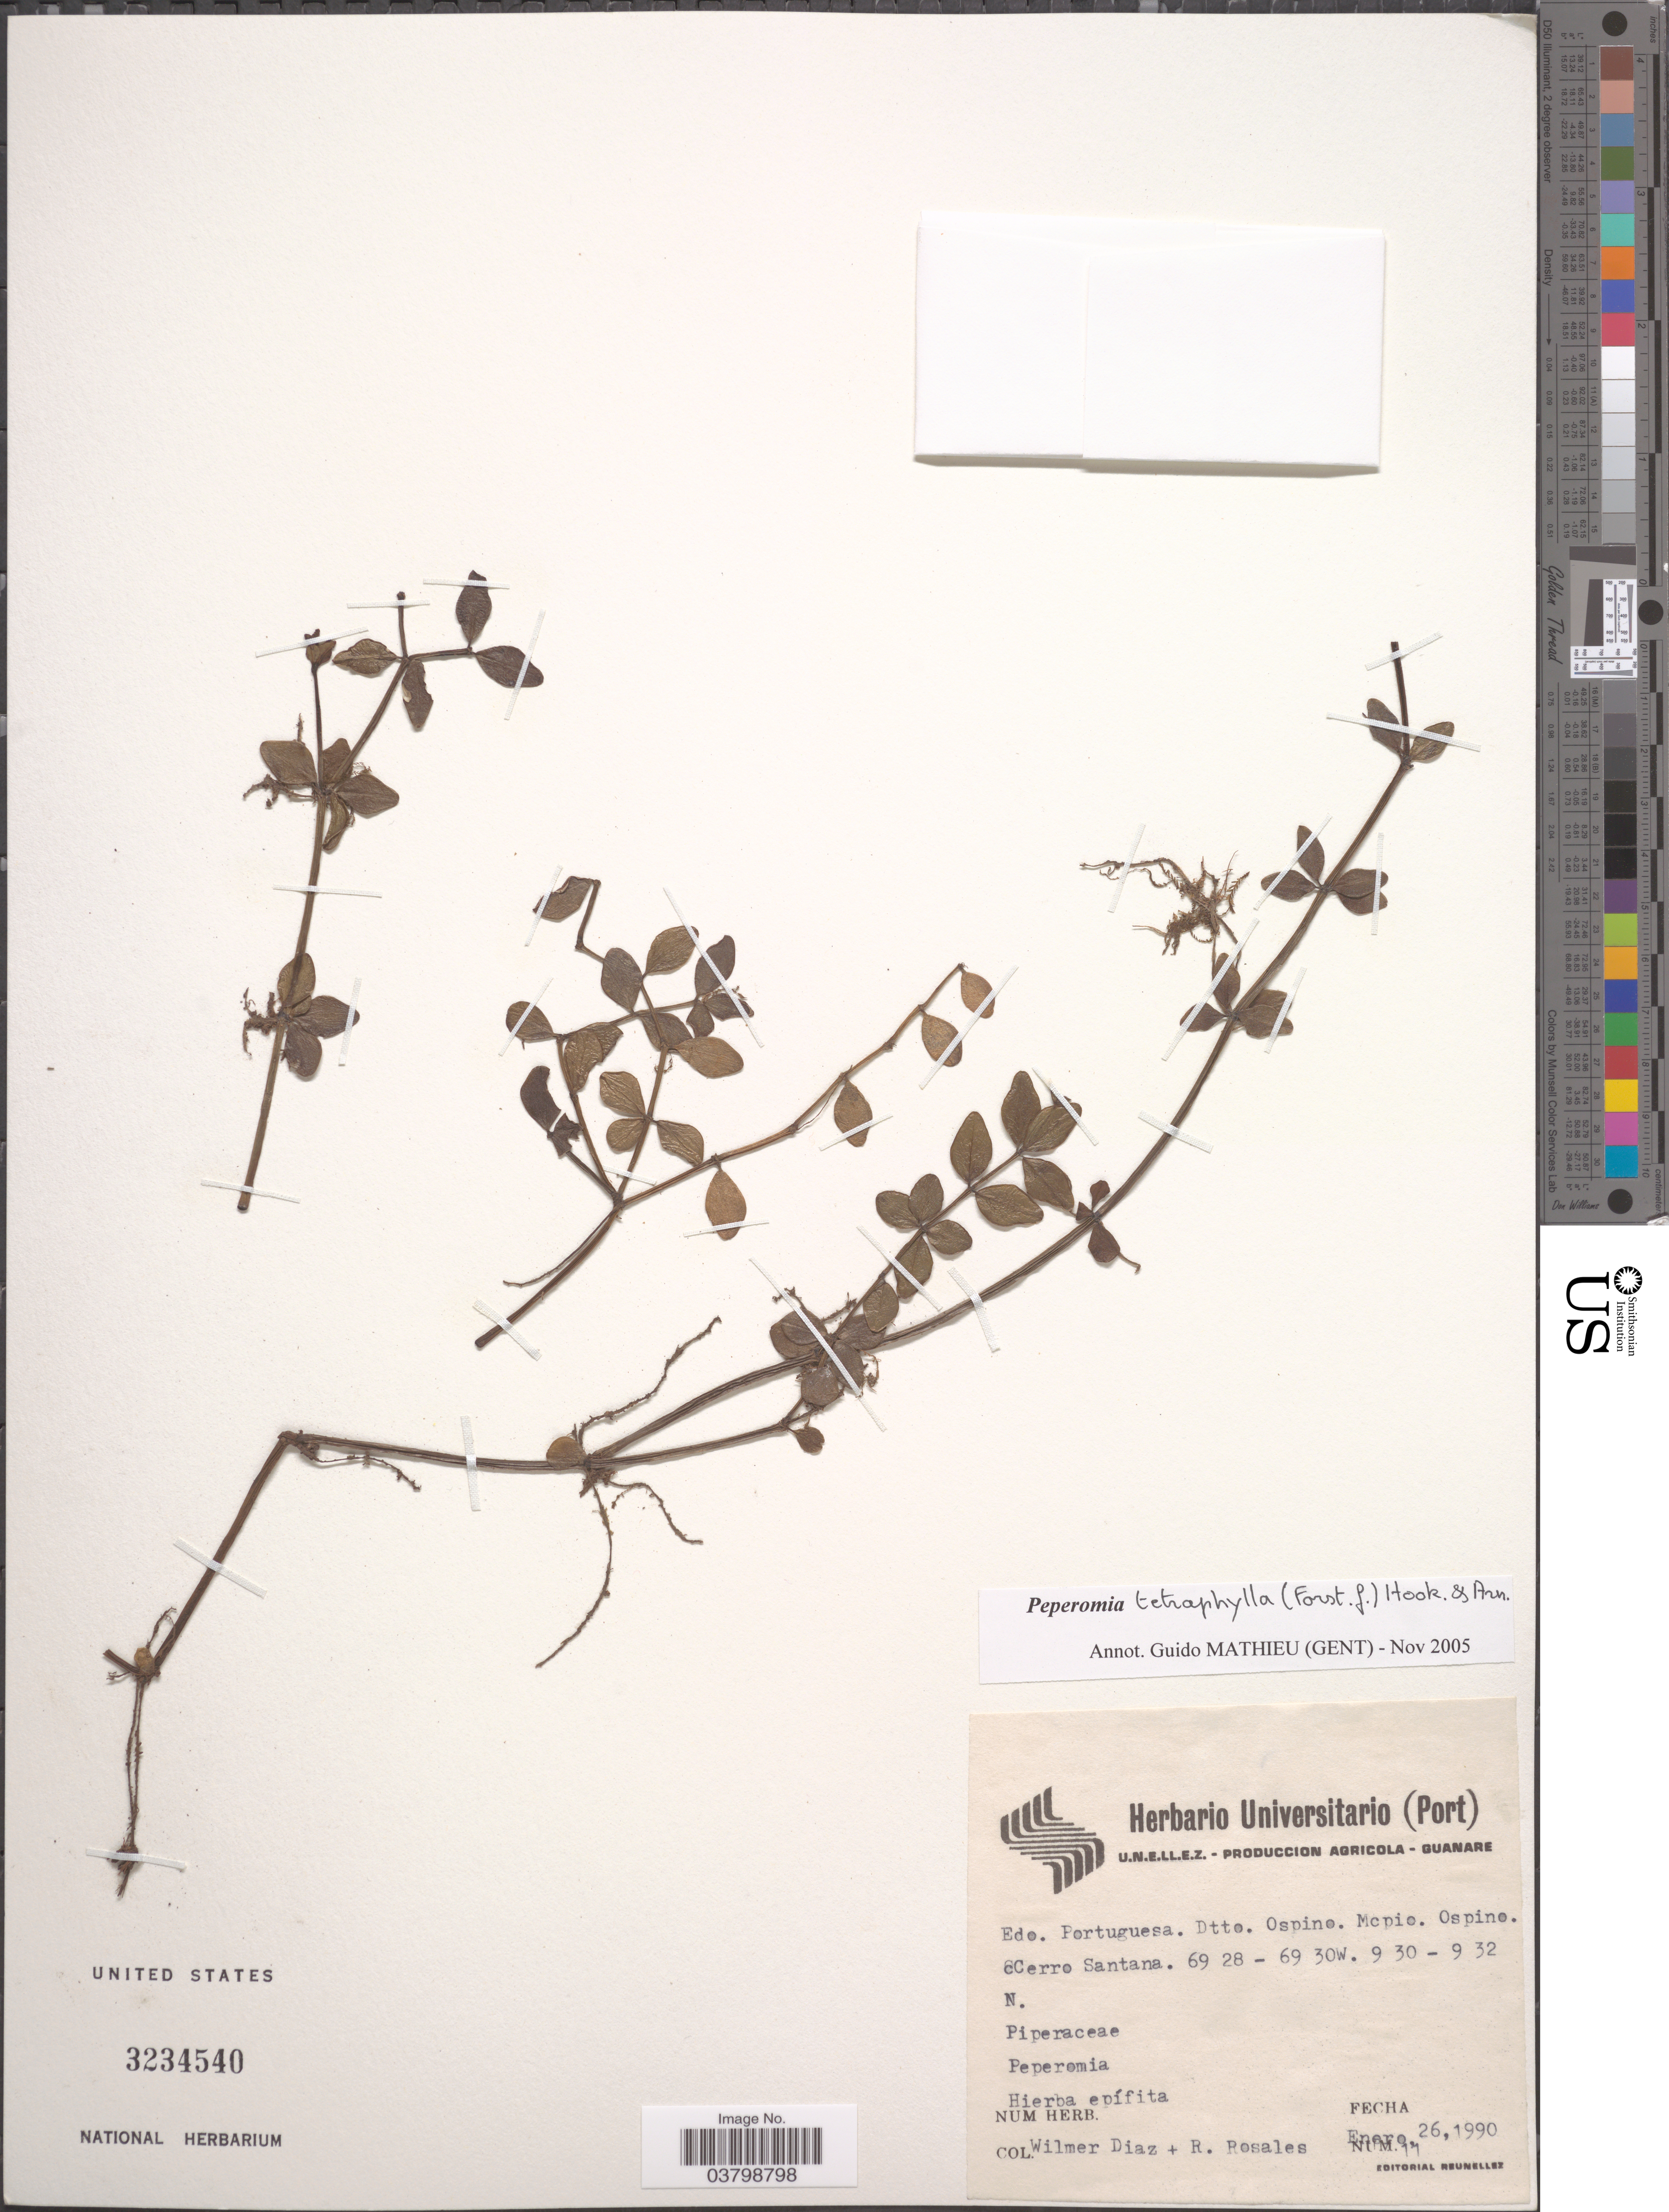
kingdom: Plantae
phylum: Tracheophyta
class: Magnoliopsida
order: Piperales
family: Piperaceae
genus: Peperomia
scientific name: Peperomia tetraphylla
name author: (G. Forst.) Hook. & Arn.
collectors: W. Díaz P. & R. Rosales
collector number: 11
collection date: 1990-01-26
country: Venezuela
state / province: Portuguesa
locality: Dtto. Ospino. Mcpio. Ospino. Cerro Santana.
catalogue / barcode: US 3234540